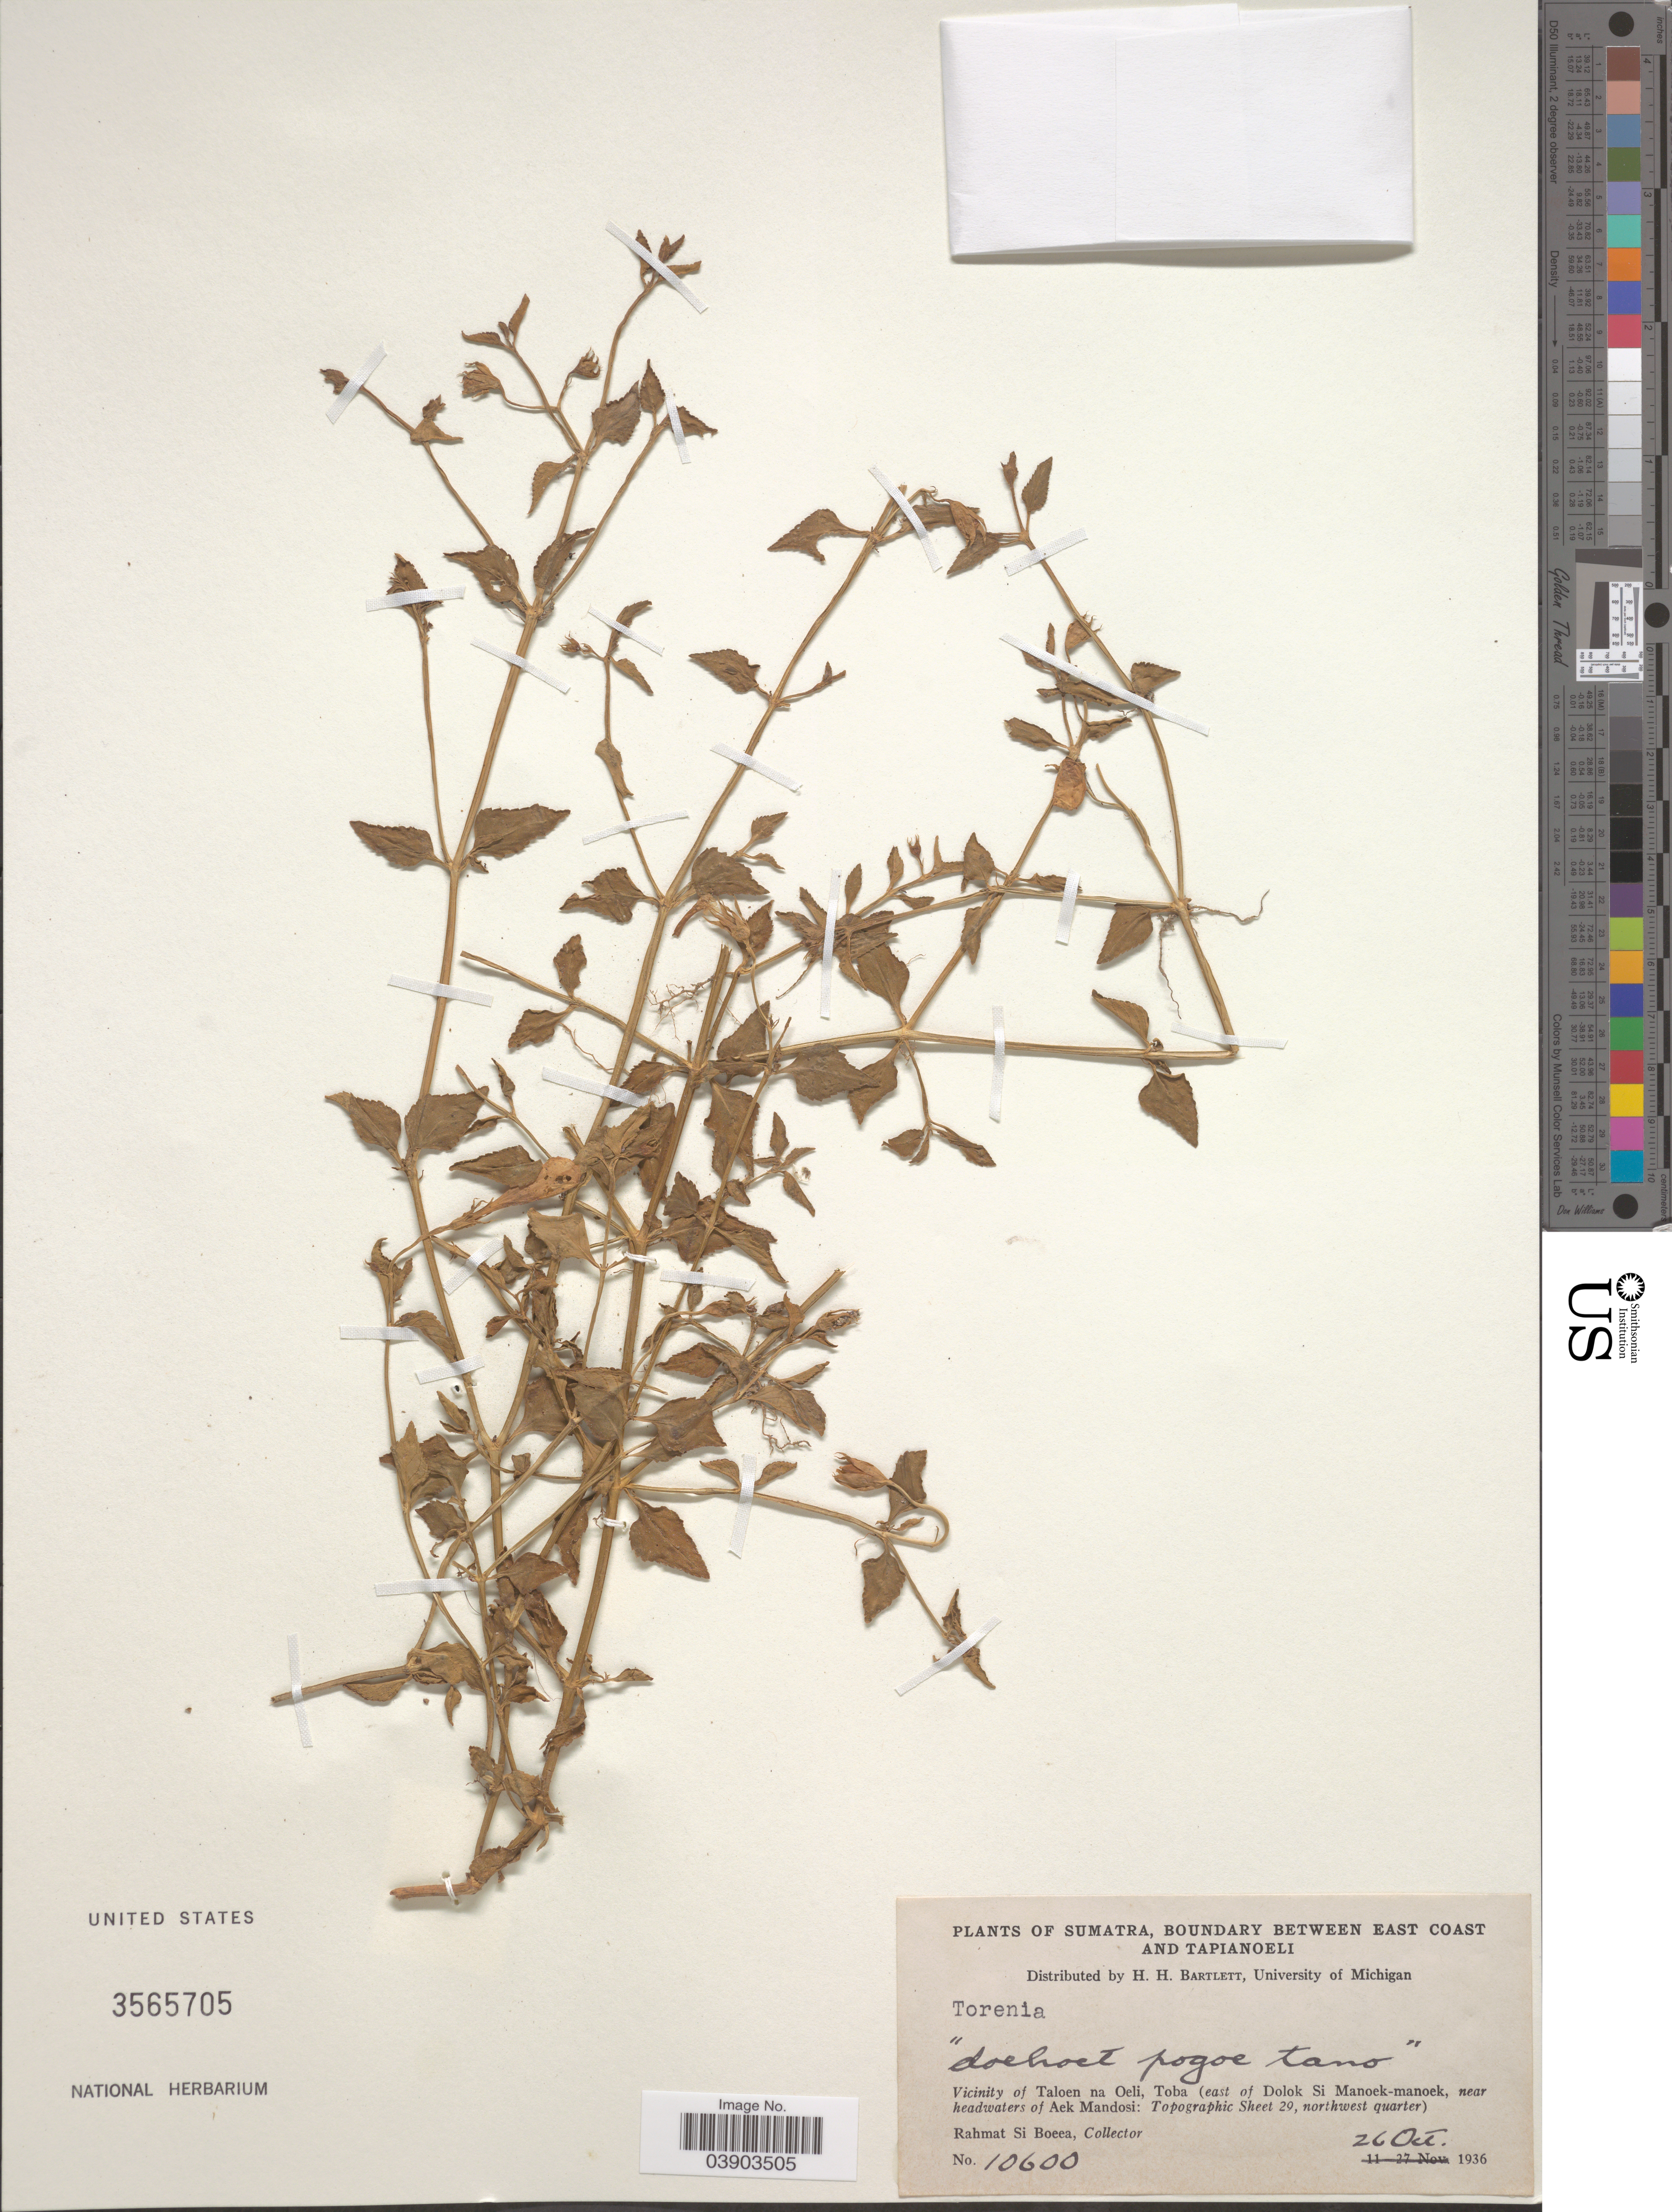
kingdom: Plantae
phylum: Tracheophyta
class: Magnoliopsida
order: Lamiales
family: Linderniaceae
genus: Torenia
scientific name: Torenia sp.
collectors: Rahmat Si Boeea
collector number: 10600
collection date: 1936-10-26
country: Indonesia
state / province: Sumatra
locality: Boundary between East Coast and Tapianoeli. Vicinity of Taloen na Oeli, Toba (east of Dolok Si Manoek-manoek, near headwaters of Aek Mandosi: Topographic Sheet 29, northwest quarter).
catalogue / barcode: US 3565705